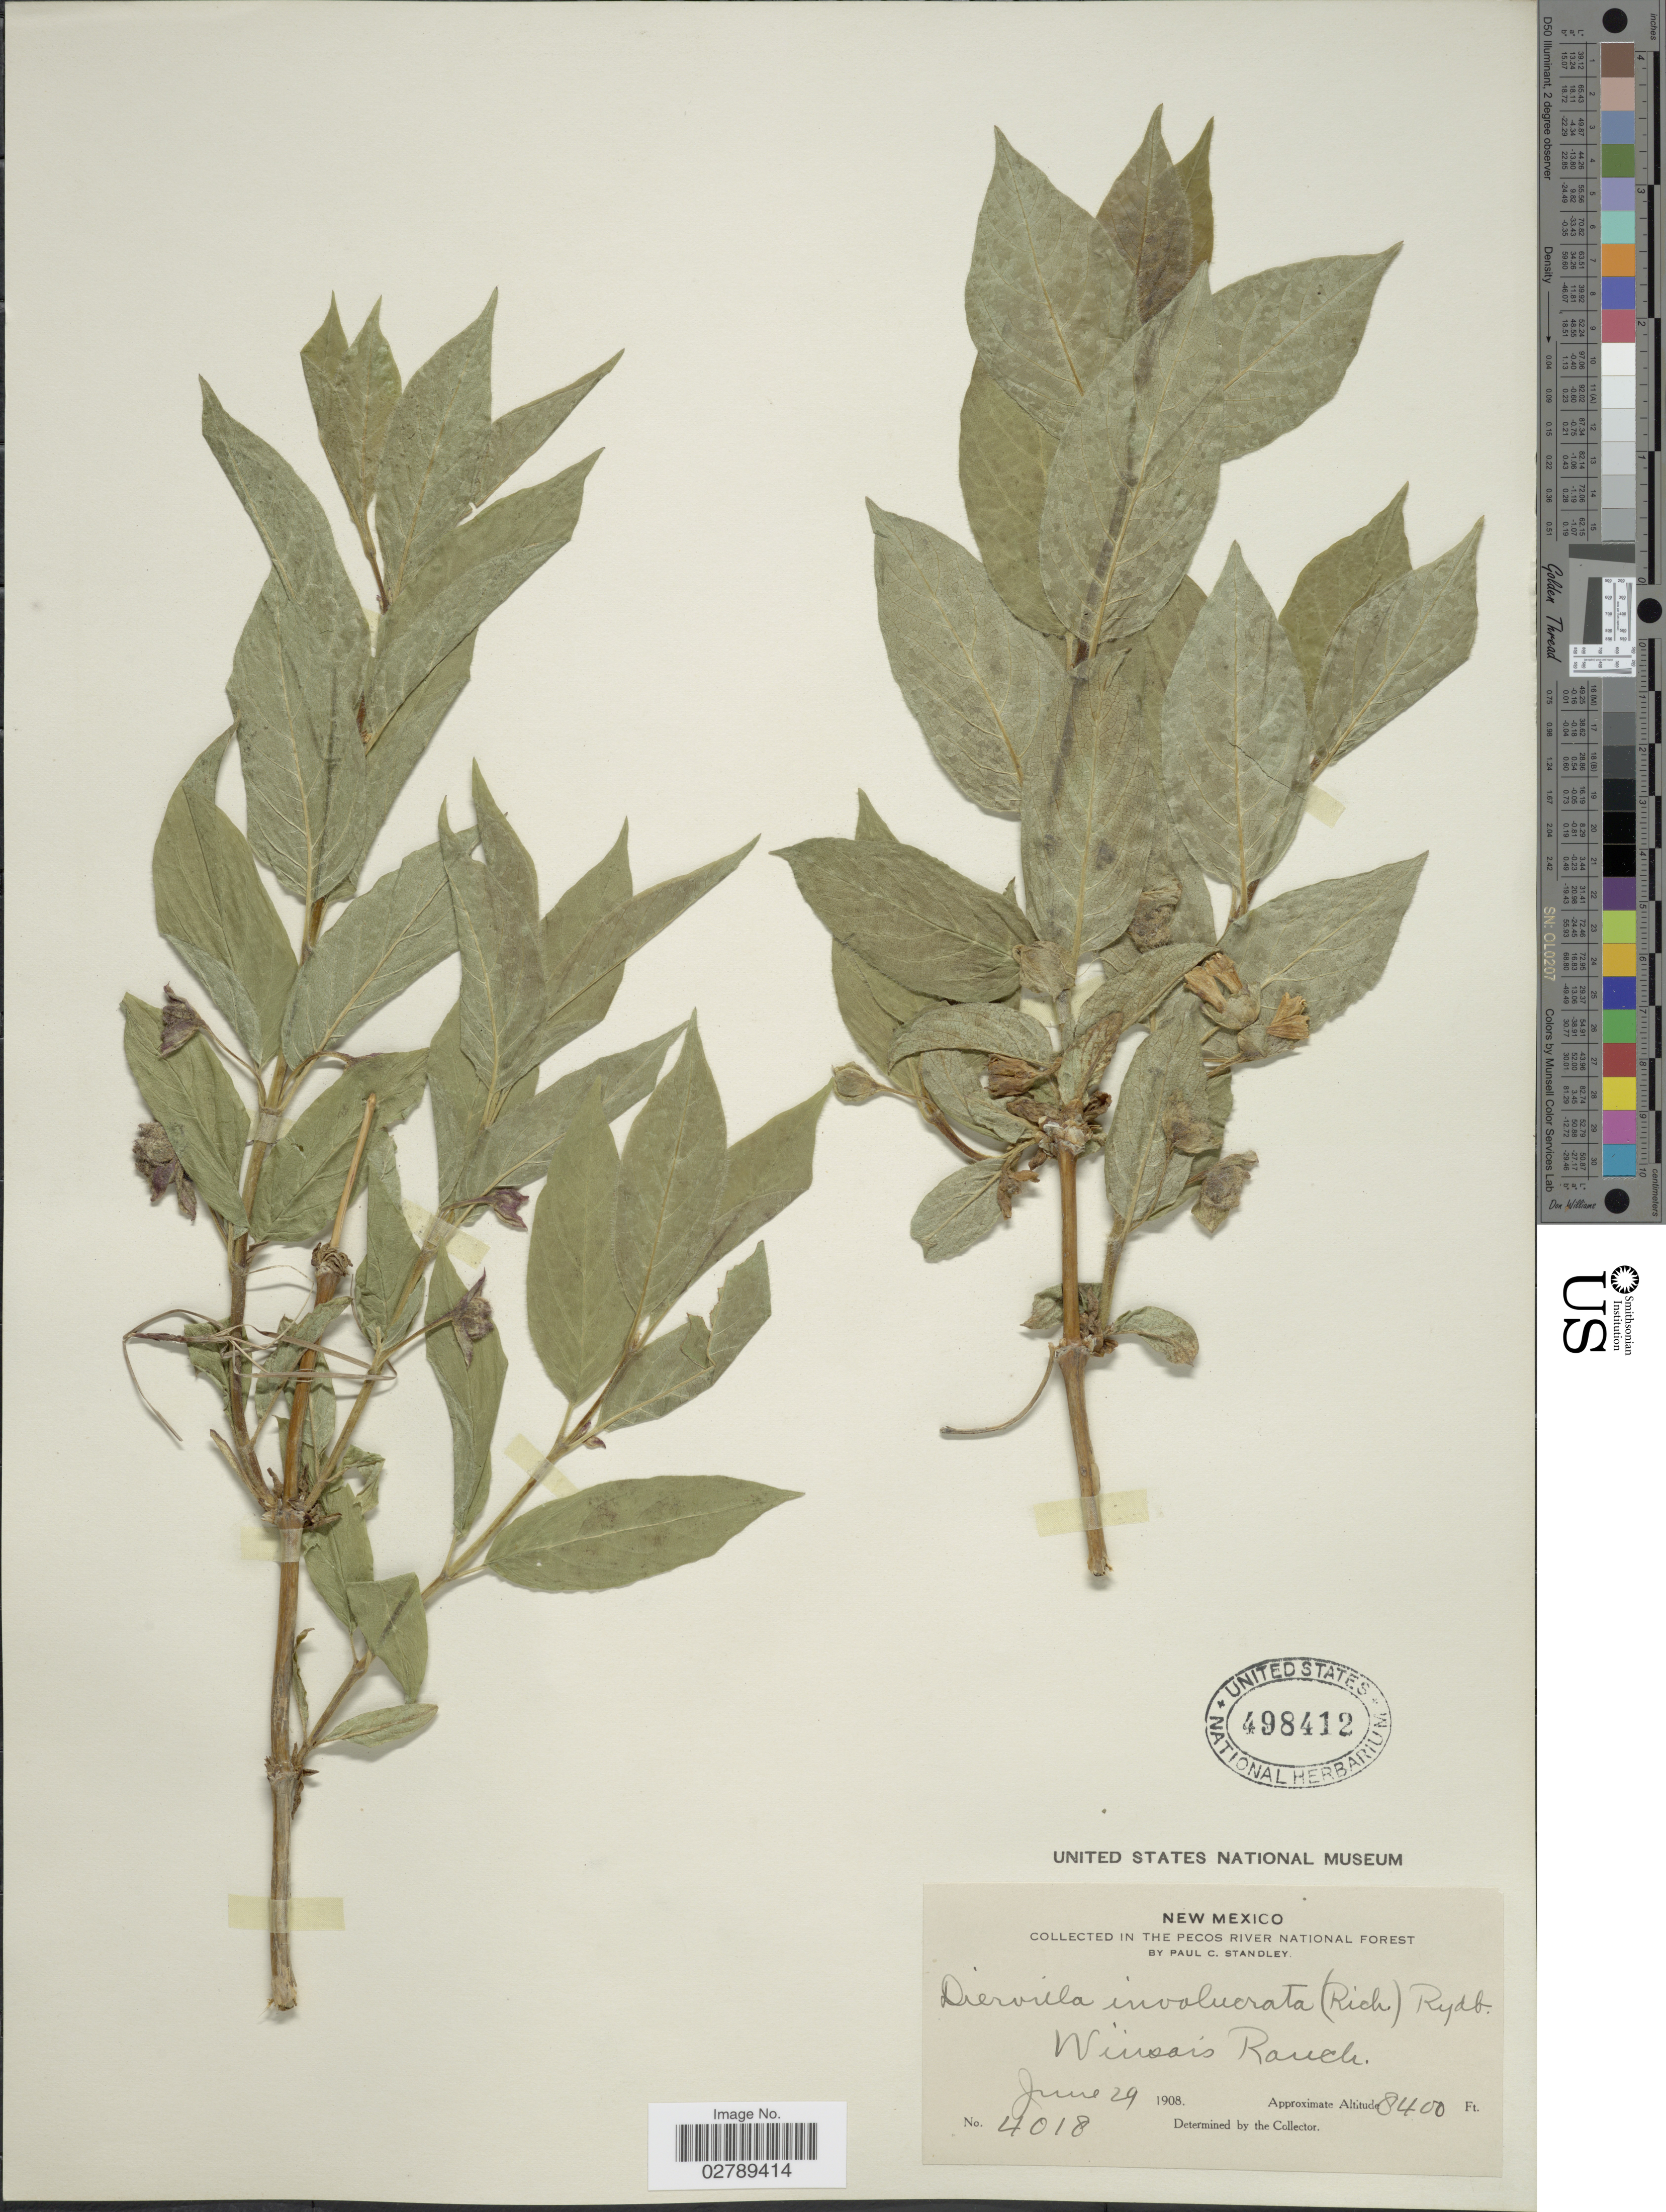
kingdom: Plantae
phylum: Tracheophyta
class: Magnoliopsida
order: Dipsacales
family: Caprifoliaceae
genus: Lonicera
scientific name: Lonicera involucrata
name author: (Richardson) Banks ex Spreng.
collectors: P. C. Standley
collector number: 4018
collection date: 1908-06-29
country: United States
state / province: New Mexico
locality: Pecos River National Forest. Winsais Ranch.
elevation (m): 2560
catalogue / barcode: US 498412